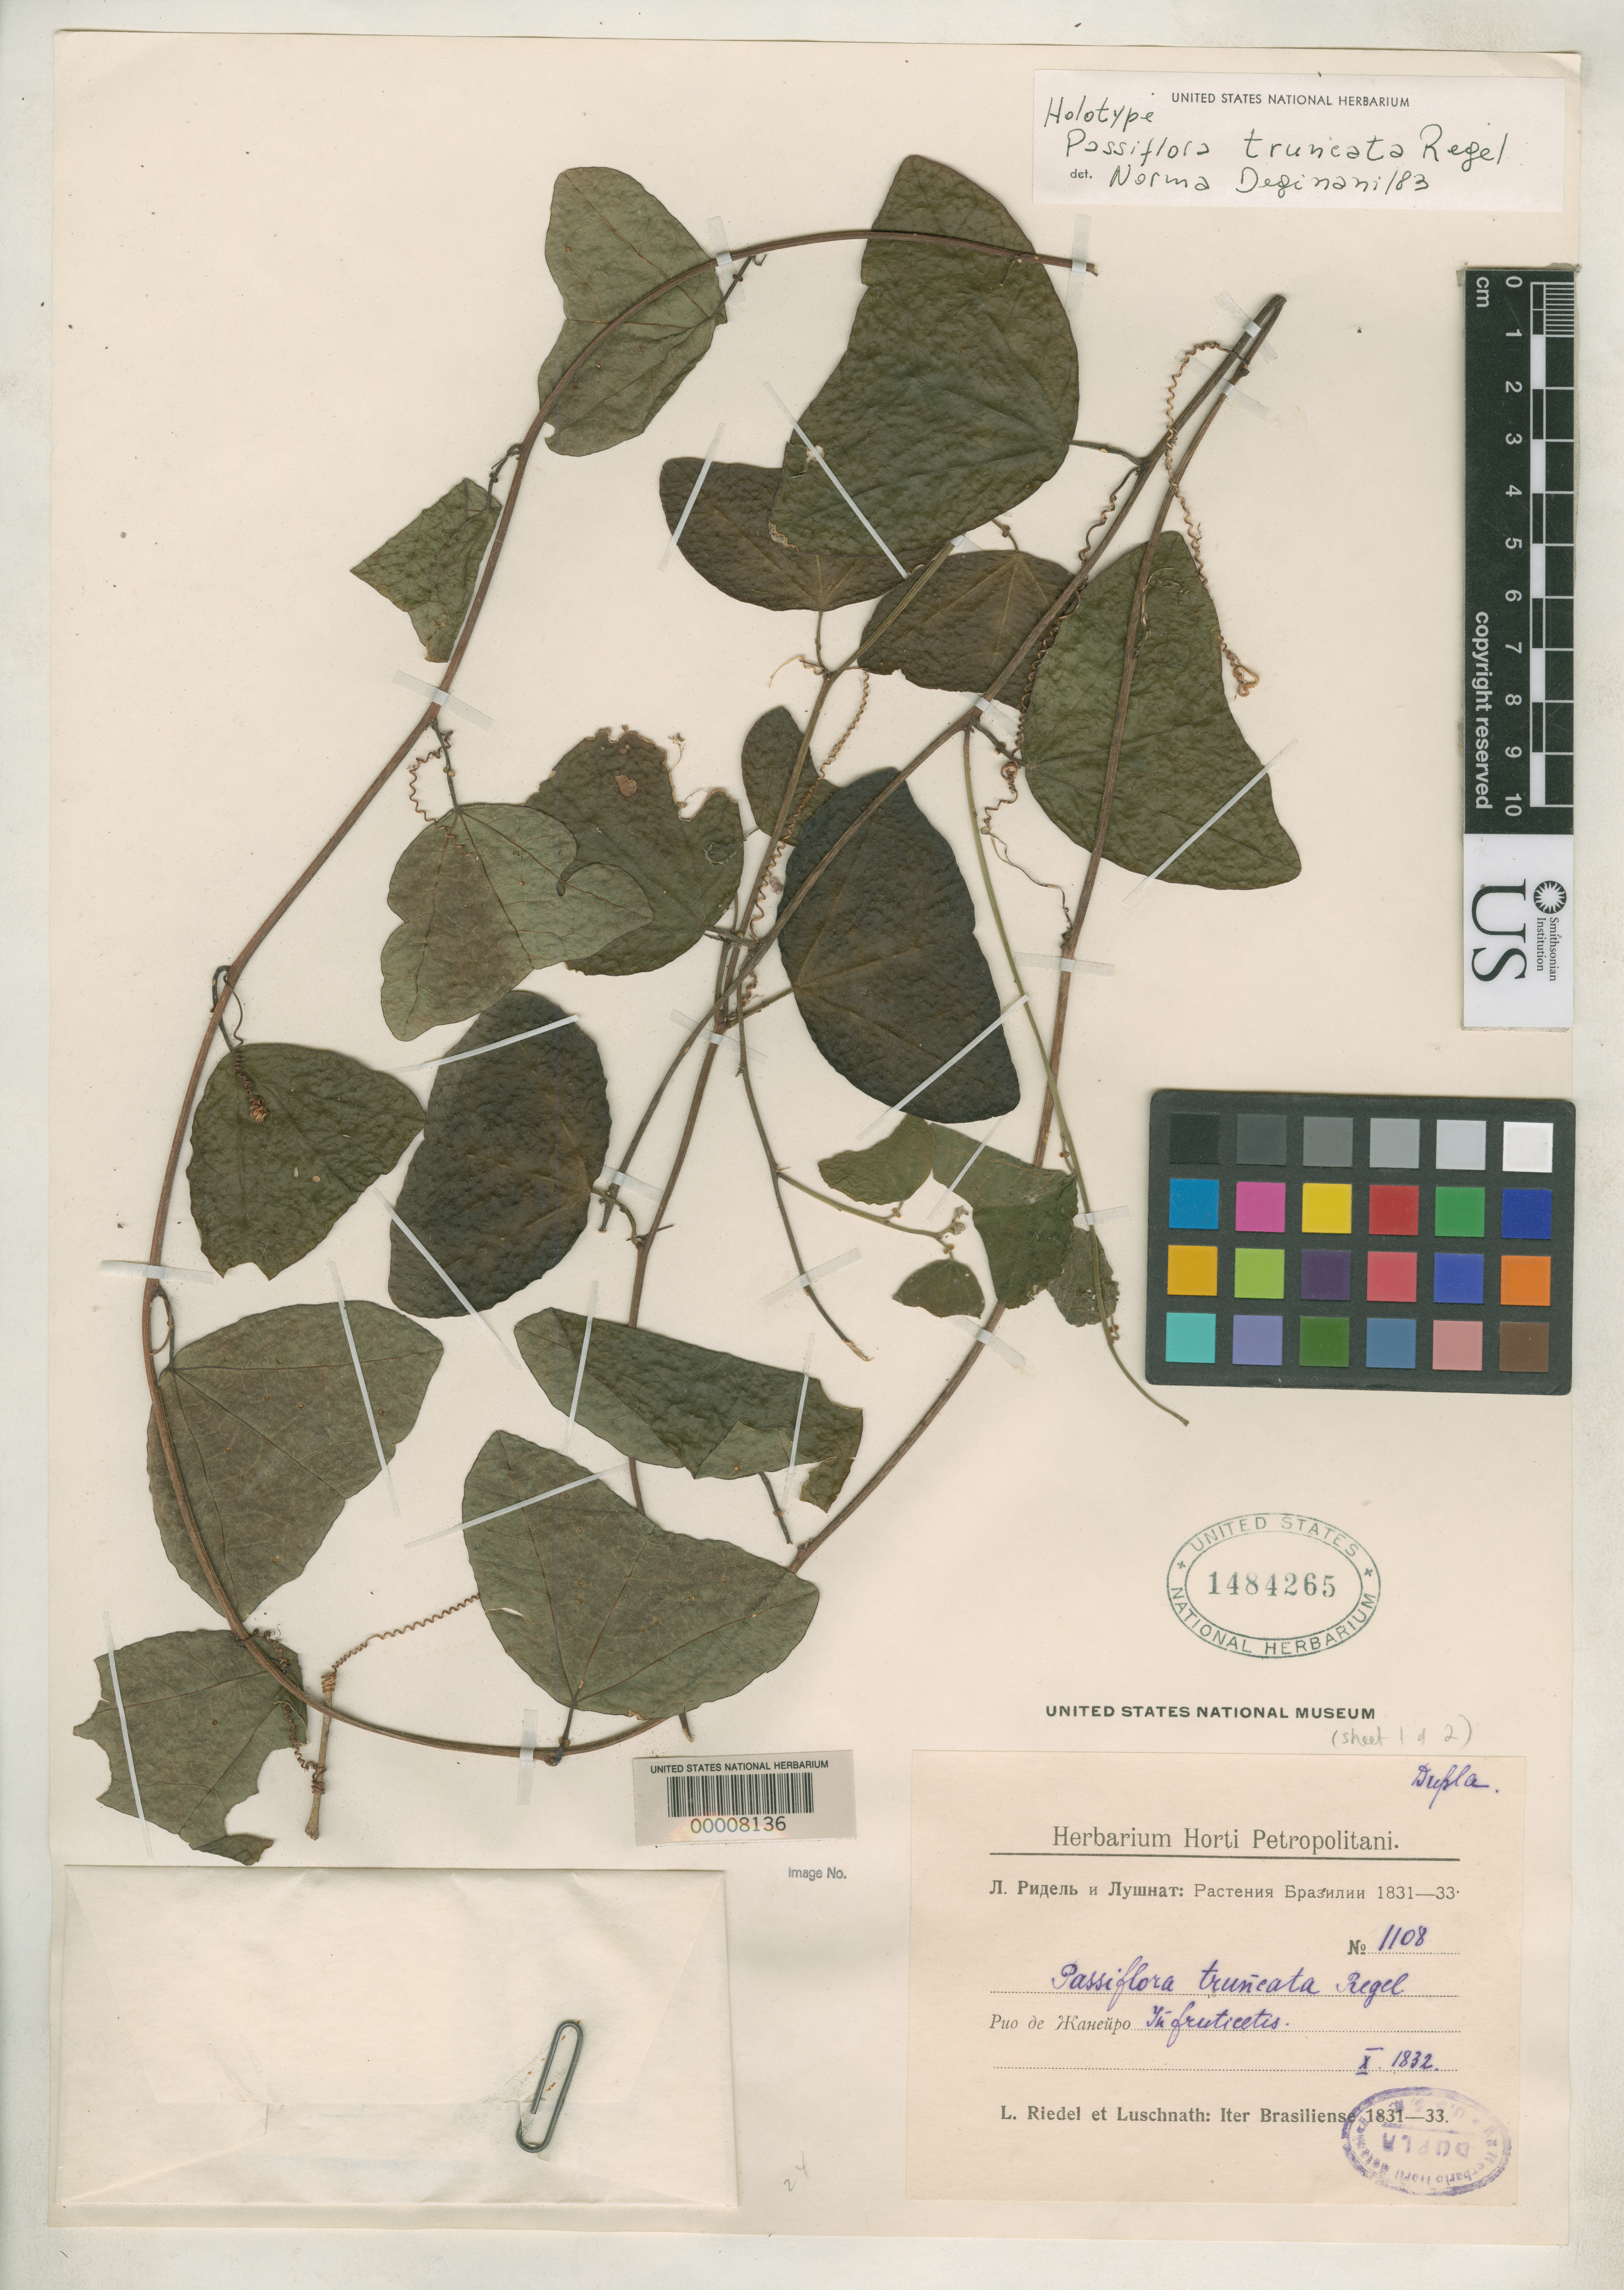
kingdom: Plantae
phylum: Tracheophyta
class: Magnoliopsida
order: Malpighiales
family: Passifloraceae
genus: Passiflora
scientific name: Passiflora truncata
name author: Regel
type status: Possible Type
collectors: L. Riedel & B. Luschnath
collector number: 1108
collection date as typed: Oct 1832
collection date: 1832-10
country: Brazil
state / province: Rio de Janeiro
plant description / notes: Also published in Gartenfl. 8: 356 (1859).; No indication of type in protologue. Annotated as "holotype" by N. Deginani (1983).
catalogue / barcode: US 1484265